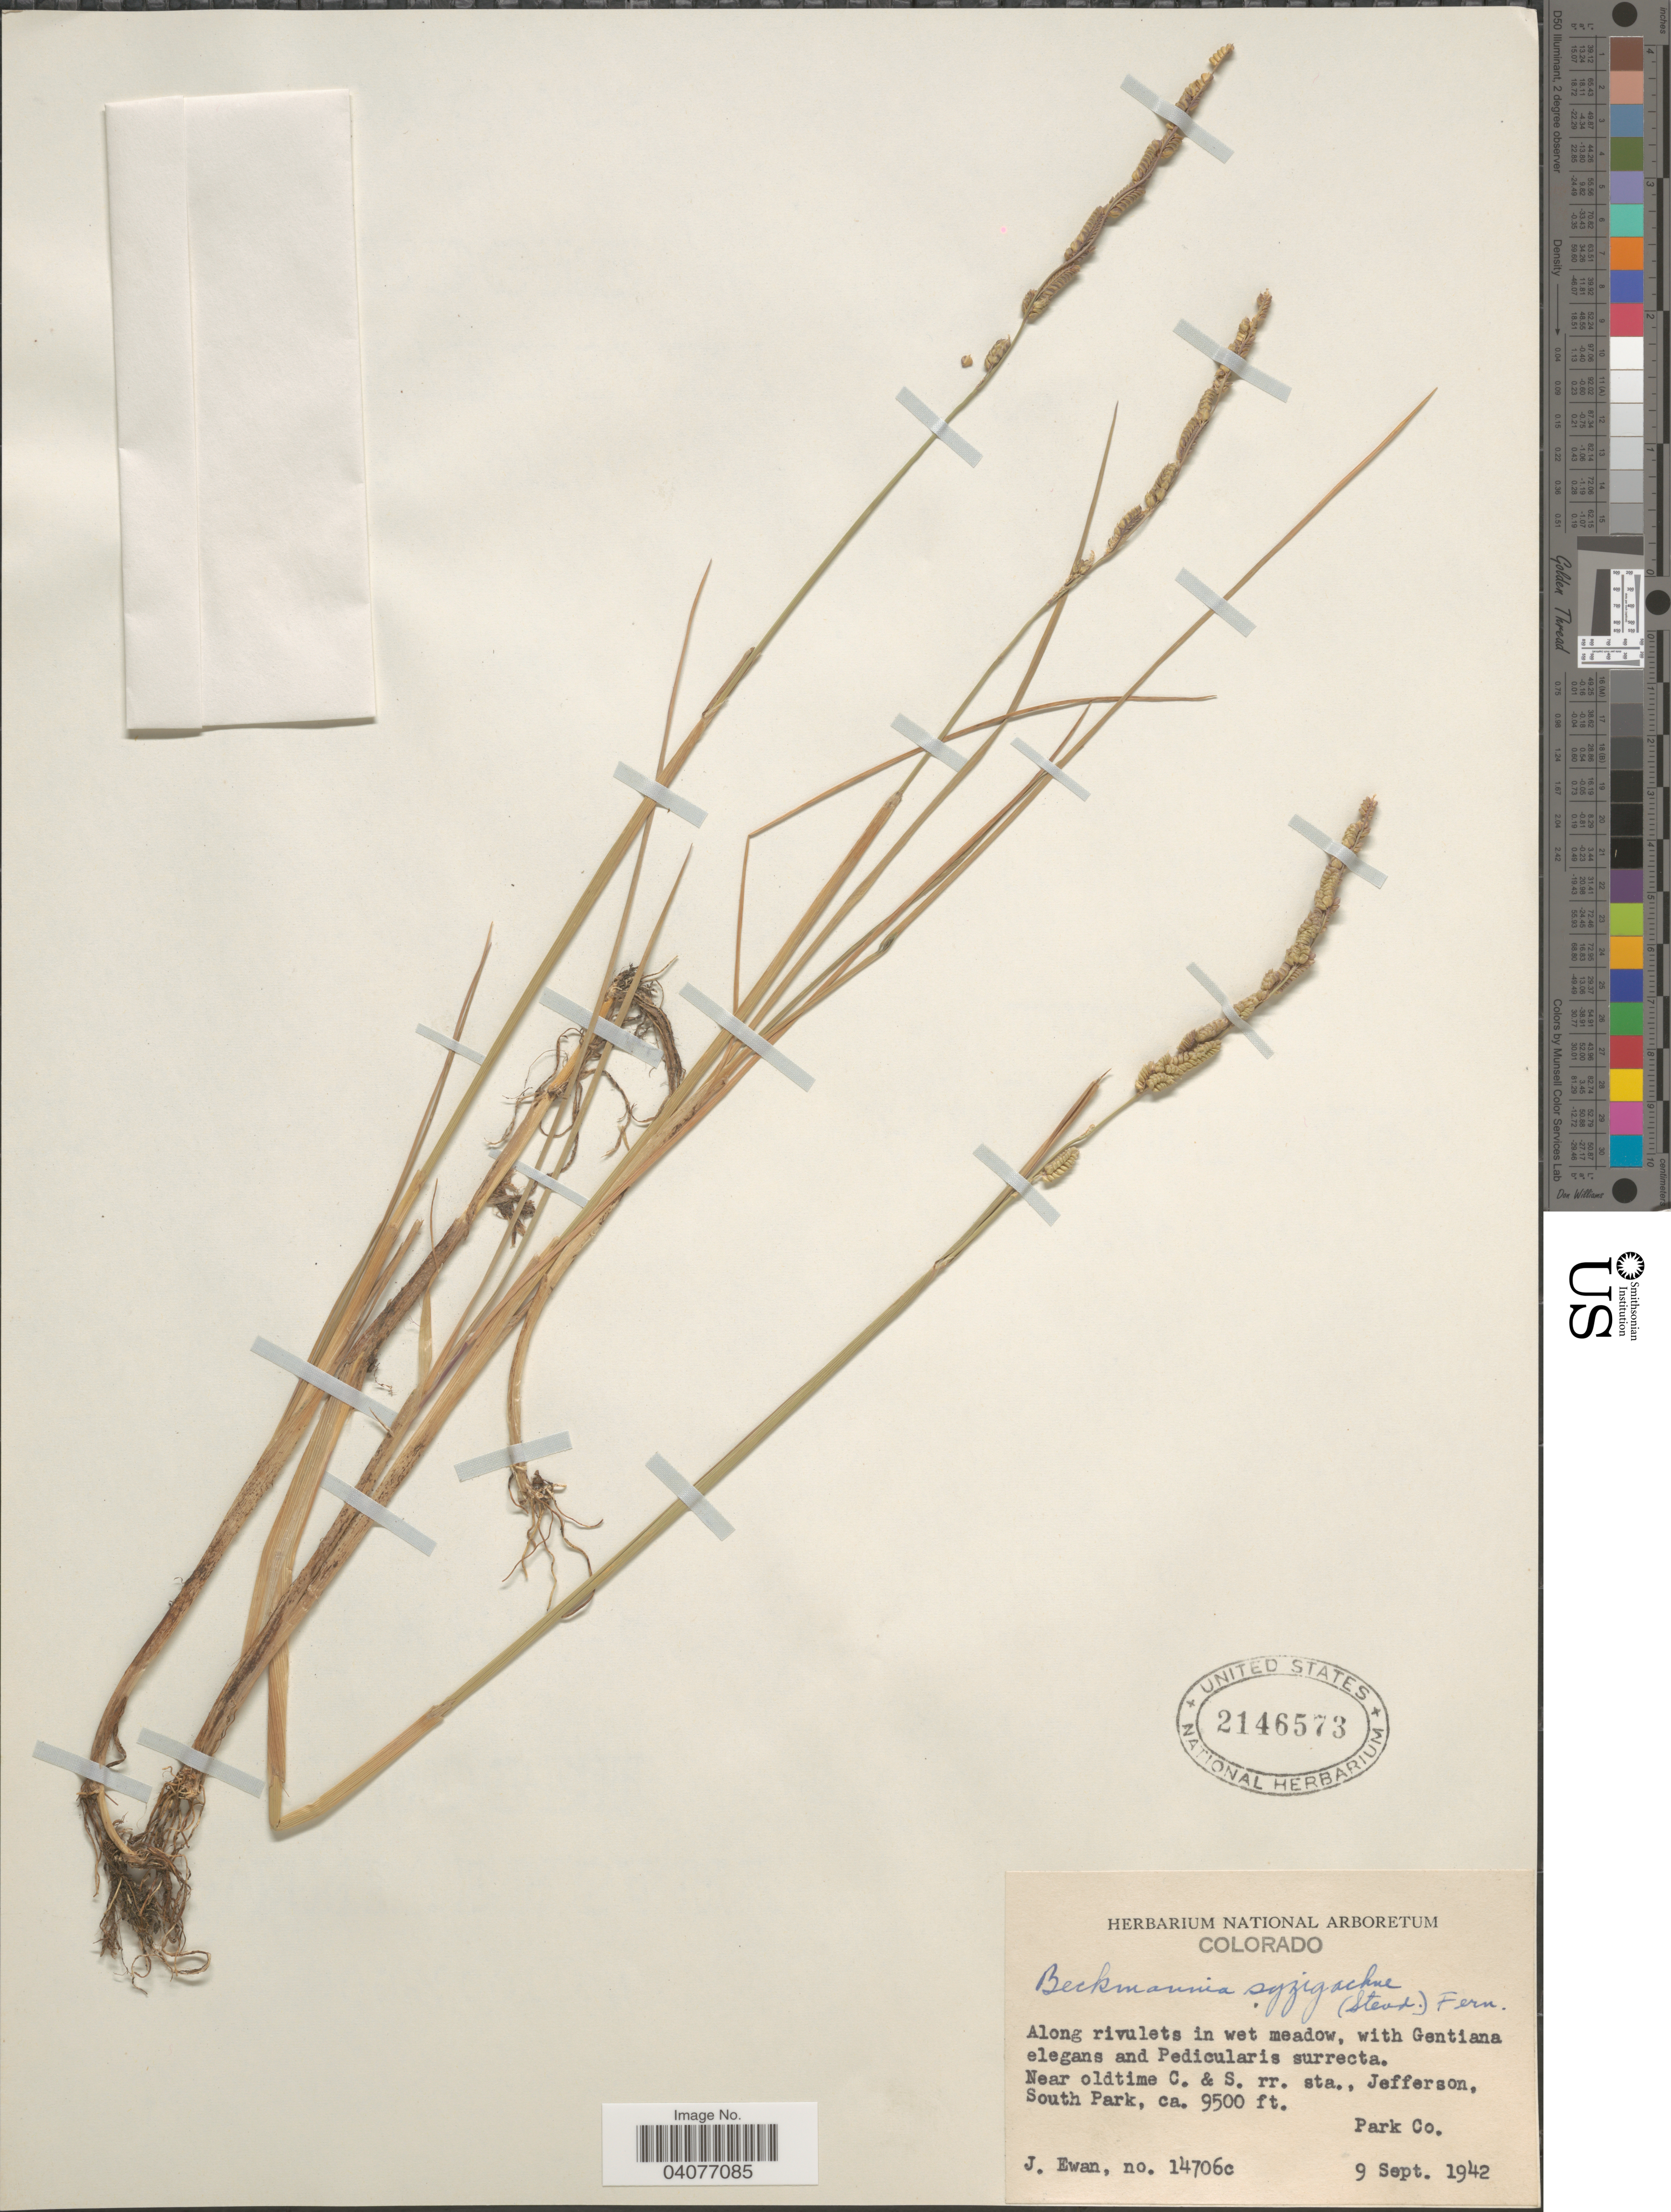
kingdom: Plantae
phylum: Tracheophyta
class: Liliopsida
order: Poales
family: Poaceae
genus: Beckmannia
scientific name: Beckmannia syzigachne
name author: (Steud.) Fernald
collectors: J. A. Ewan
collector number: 14706c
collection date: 1942-09-09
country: United States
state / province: Colorado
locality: Near oldtime C. & S. rr. sta., Jefferson, South Park, Park Co.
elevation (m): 2896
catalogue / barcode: US 2146573